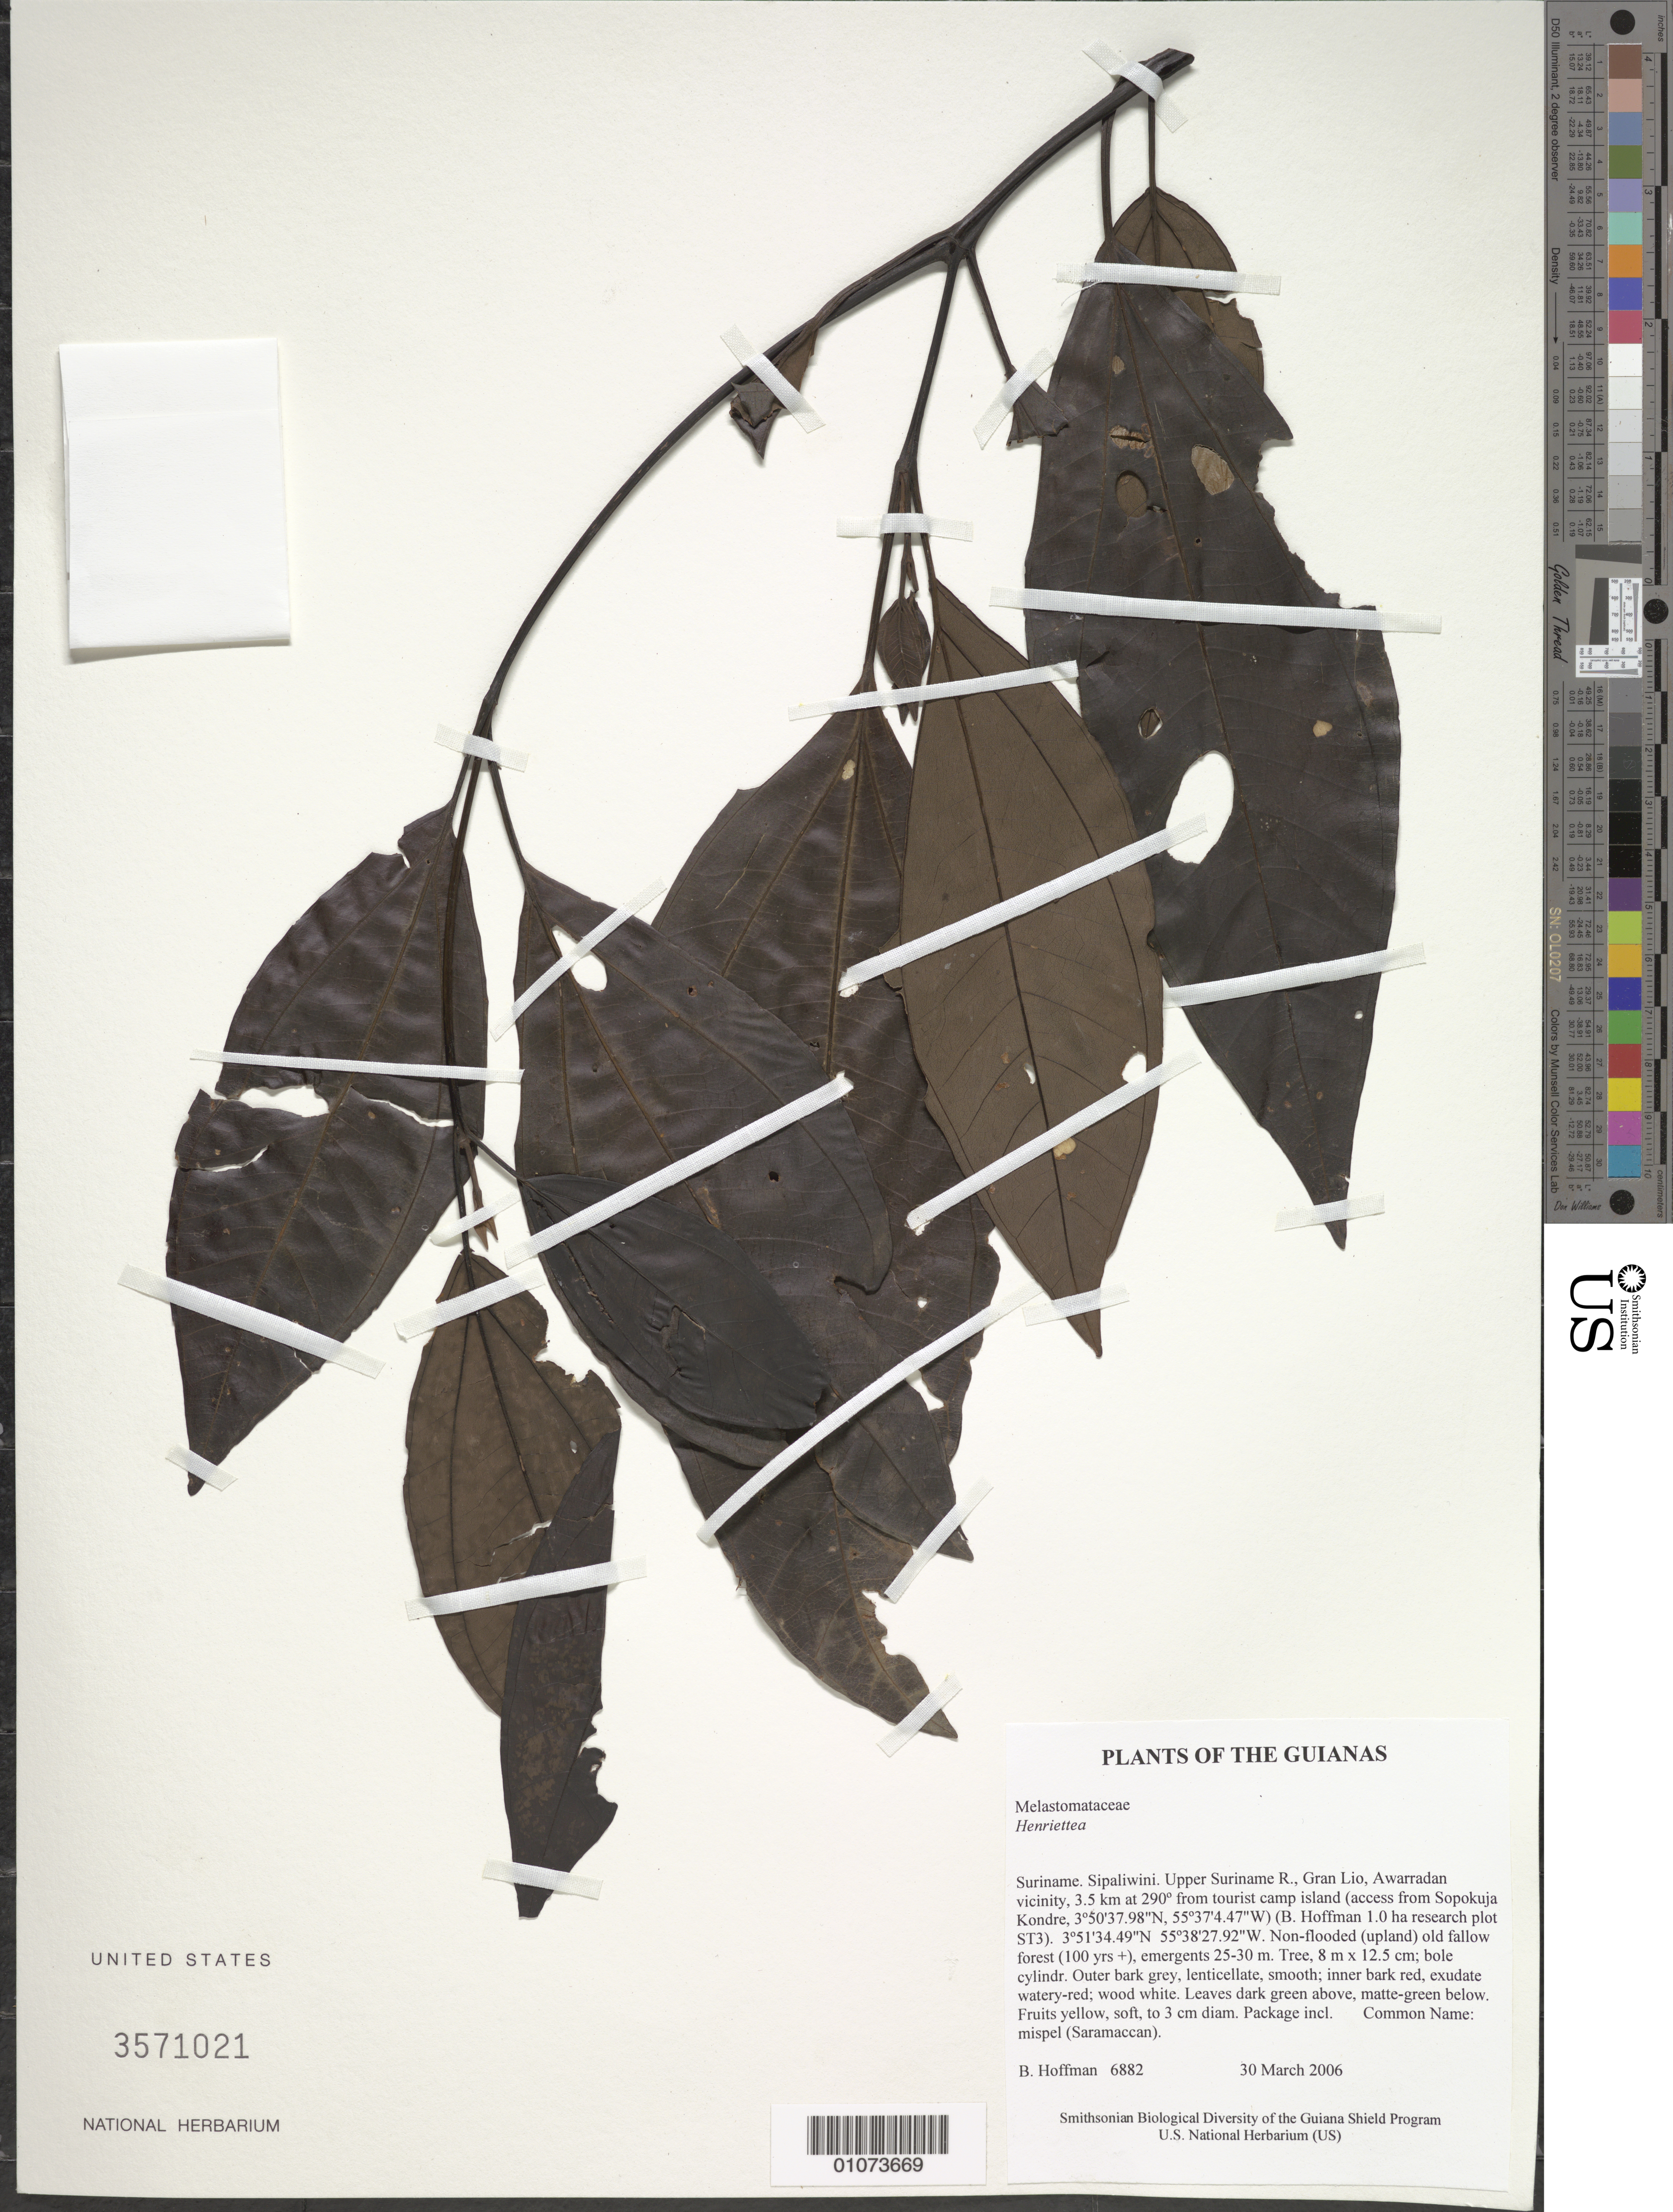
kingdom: Plantae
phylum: Tracheophyta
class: Magnoliopsida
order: Myrtales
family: Melastomataceae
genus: Henriettea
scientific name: Henriettea sp.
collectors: B. Hoffman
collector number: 6882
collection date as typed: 30 March 2006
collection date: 2006-03-30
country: Suriname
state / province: Sipaliwini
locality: Upper Suriname R., Gran Lio, Awarradan vicinity, 3.5 km at 290º from tourist camp island (access from Sopokuja Kondre, 3º50'37.98"N, 55º37'4.47"W) (B. Hoffman 1.0 ha research plot ST3)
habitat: Non-flooded (upland) old fallow forest (100 yrs +), emergents 25-30 m